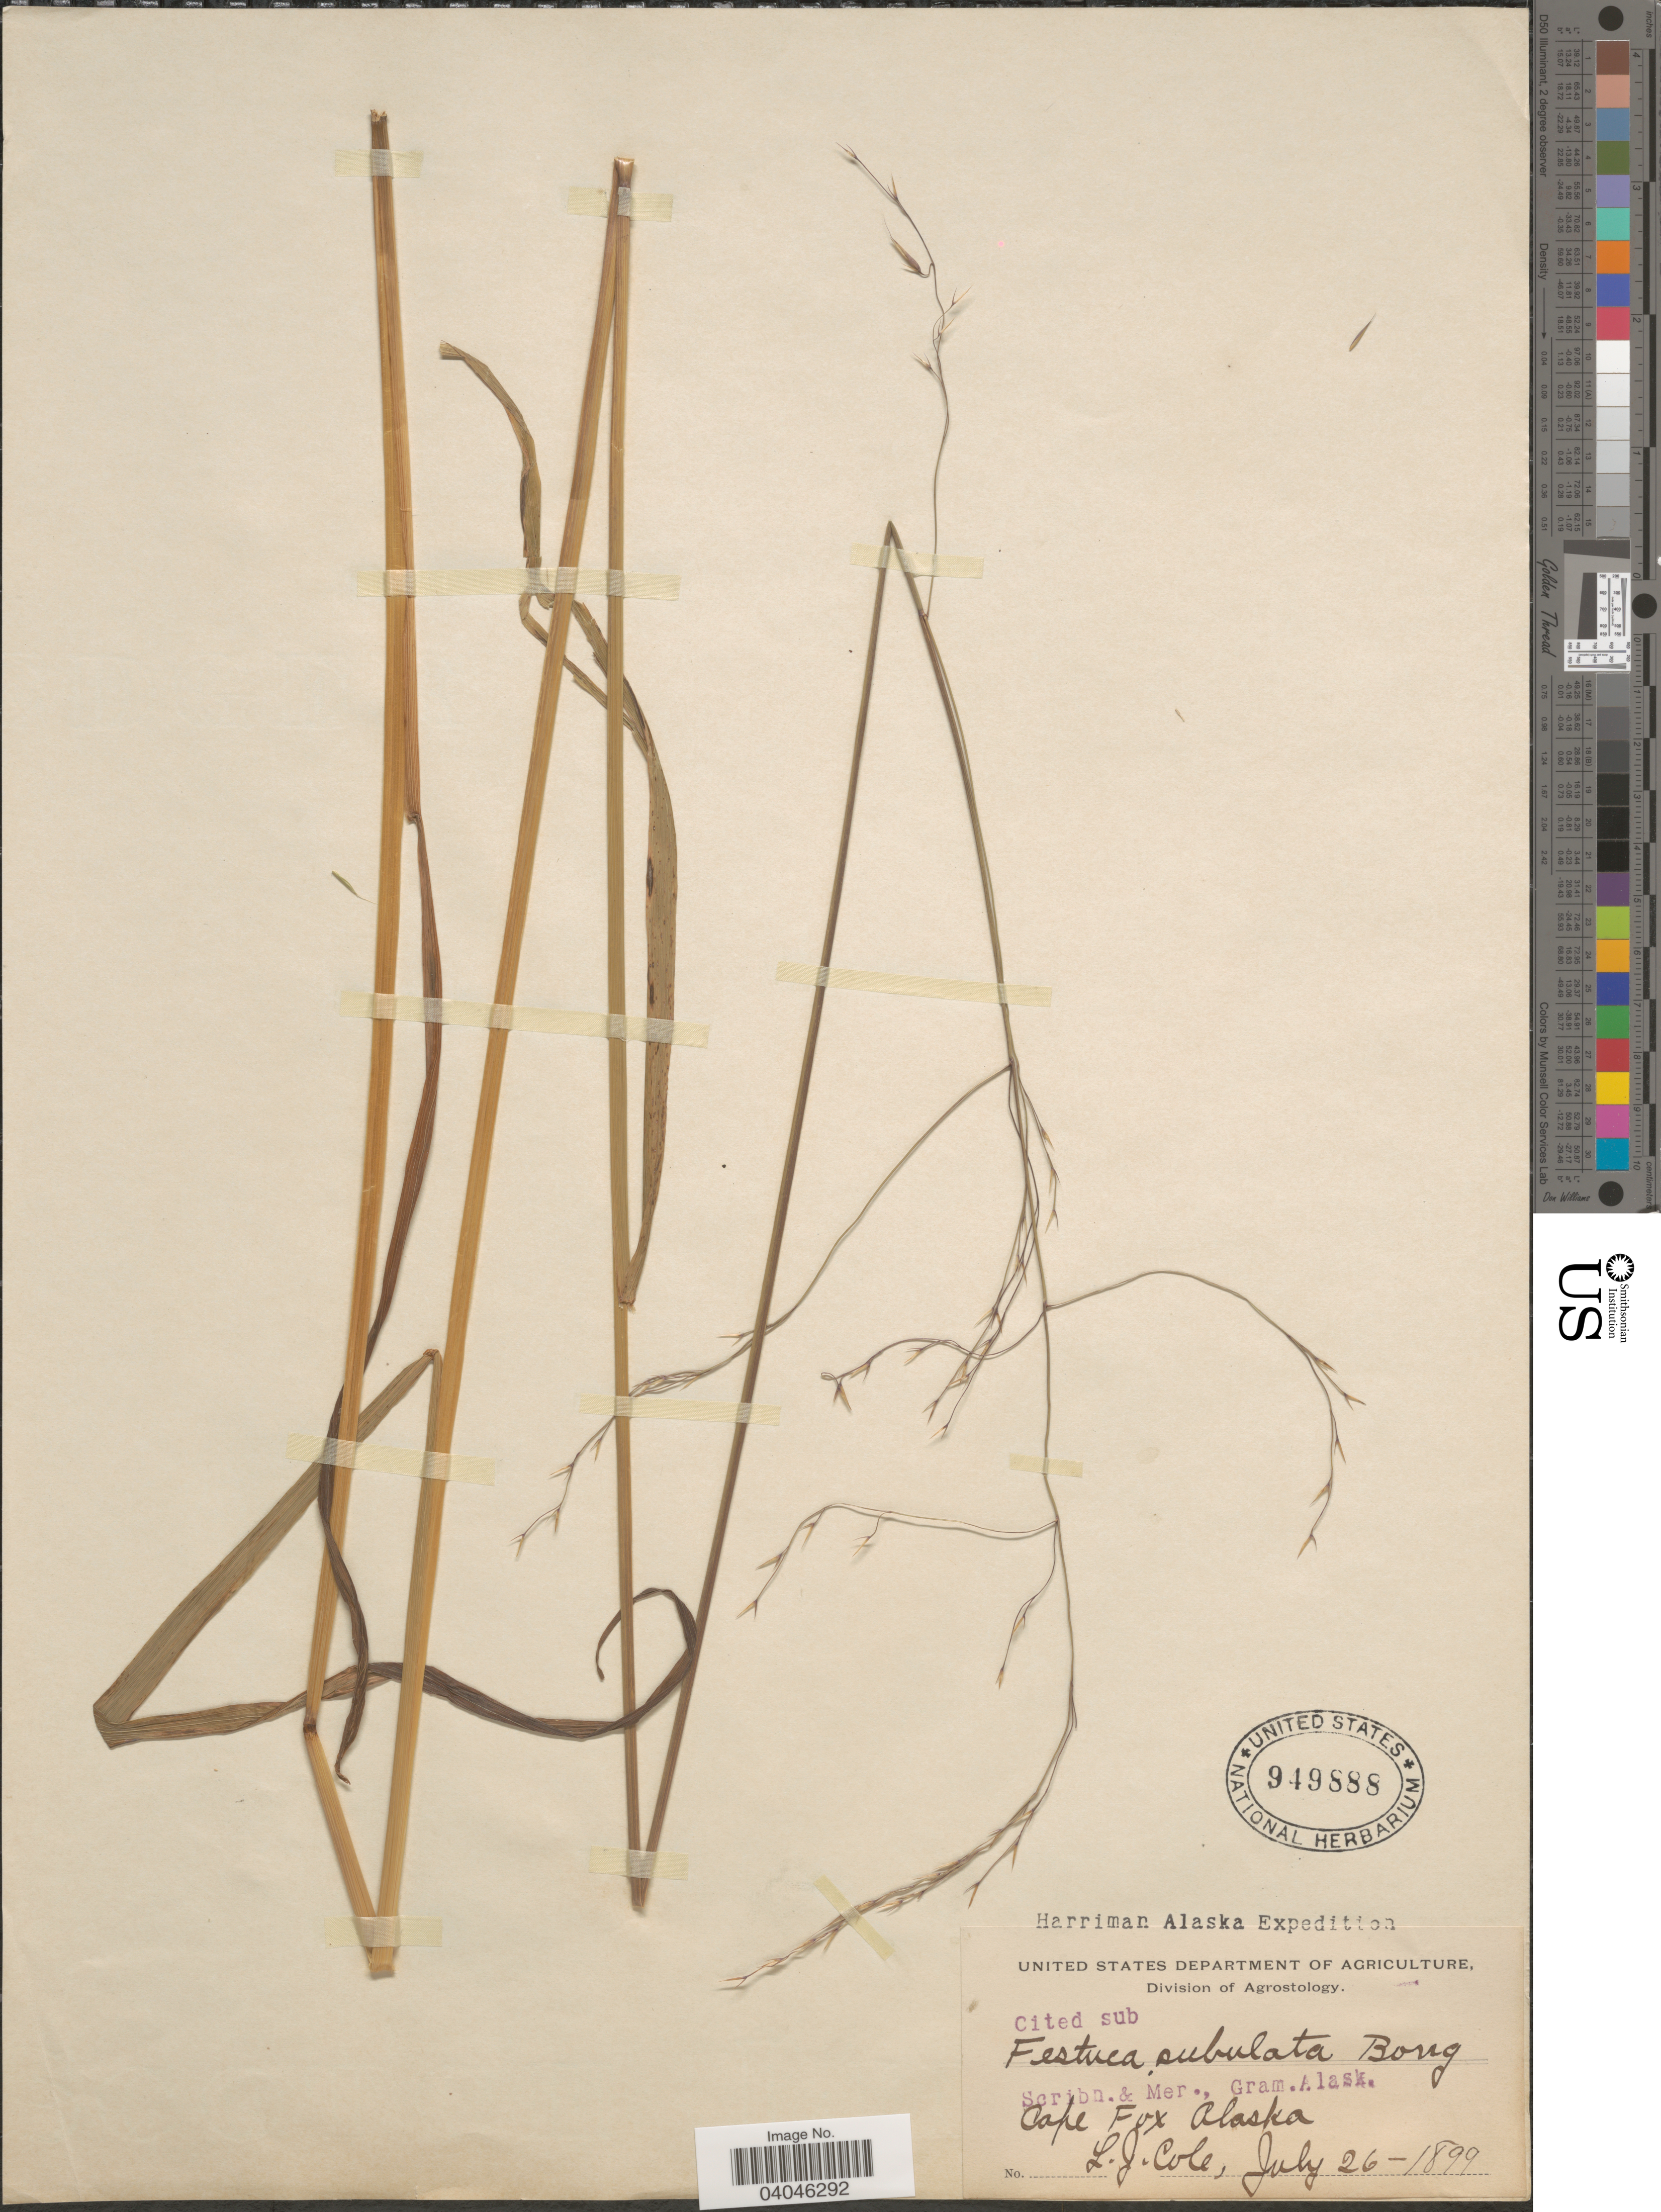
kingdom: Plantae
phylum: Tracheophyta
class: Liliopsida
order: Poales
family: Poaceae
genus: Festuca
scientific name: Festuca subulata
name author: Trin.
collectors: L. Cole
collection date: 1899-07-26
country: United States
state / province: Alaska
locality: Cape Fox.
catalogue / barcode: US 949888